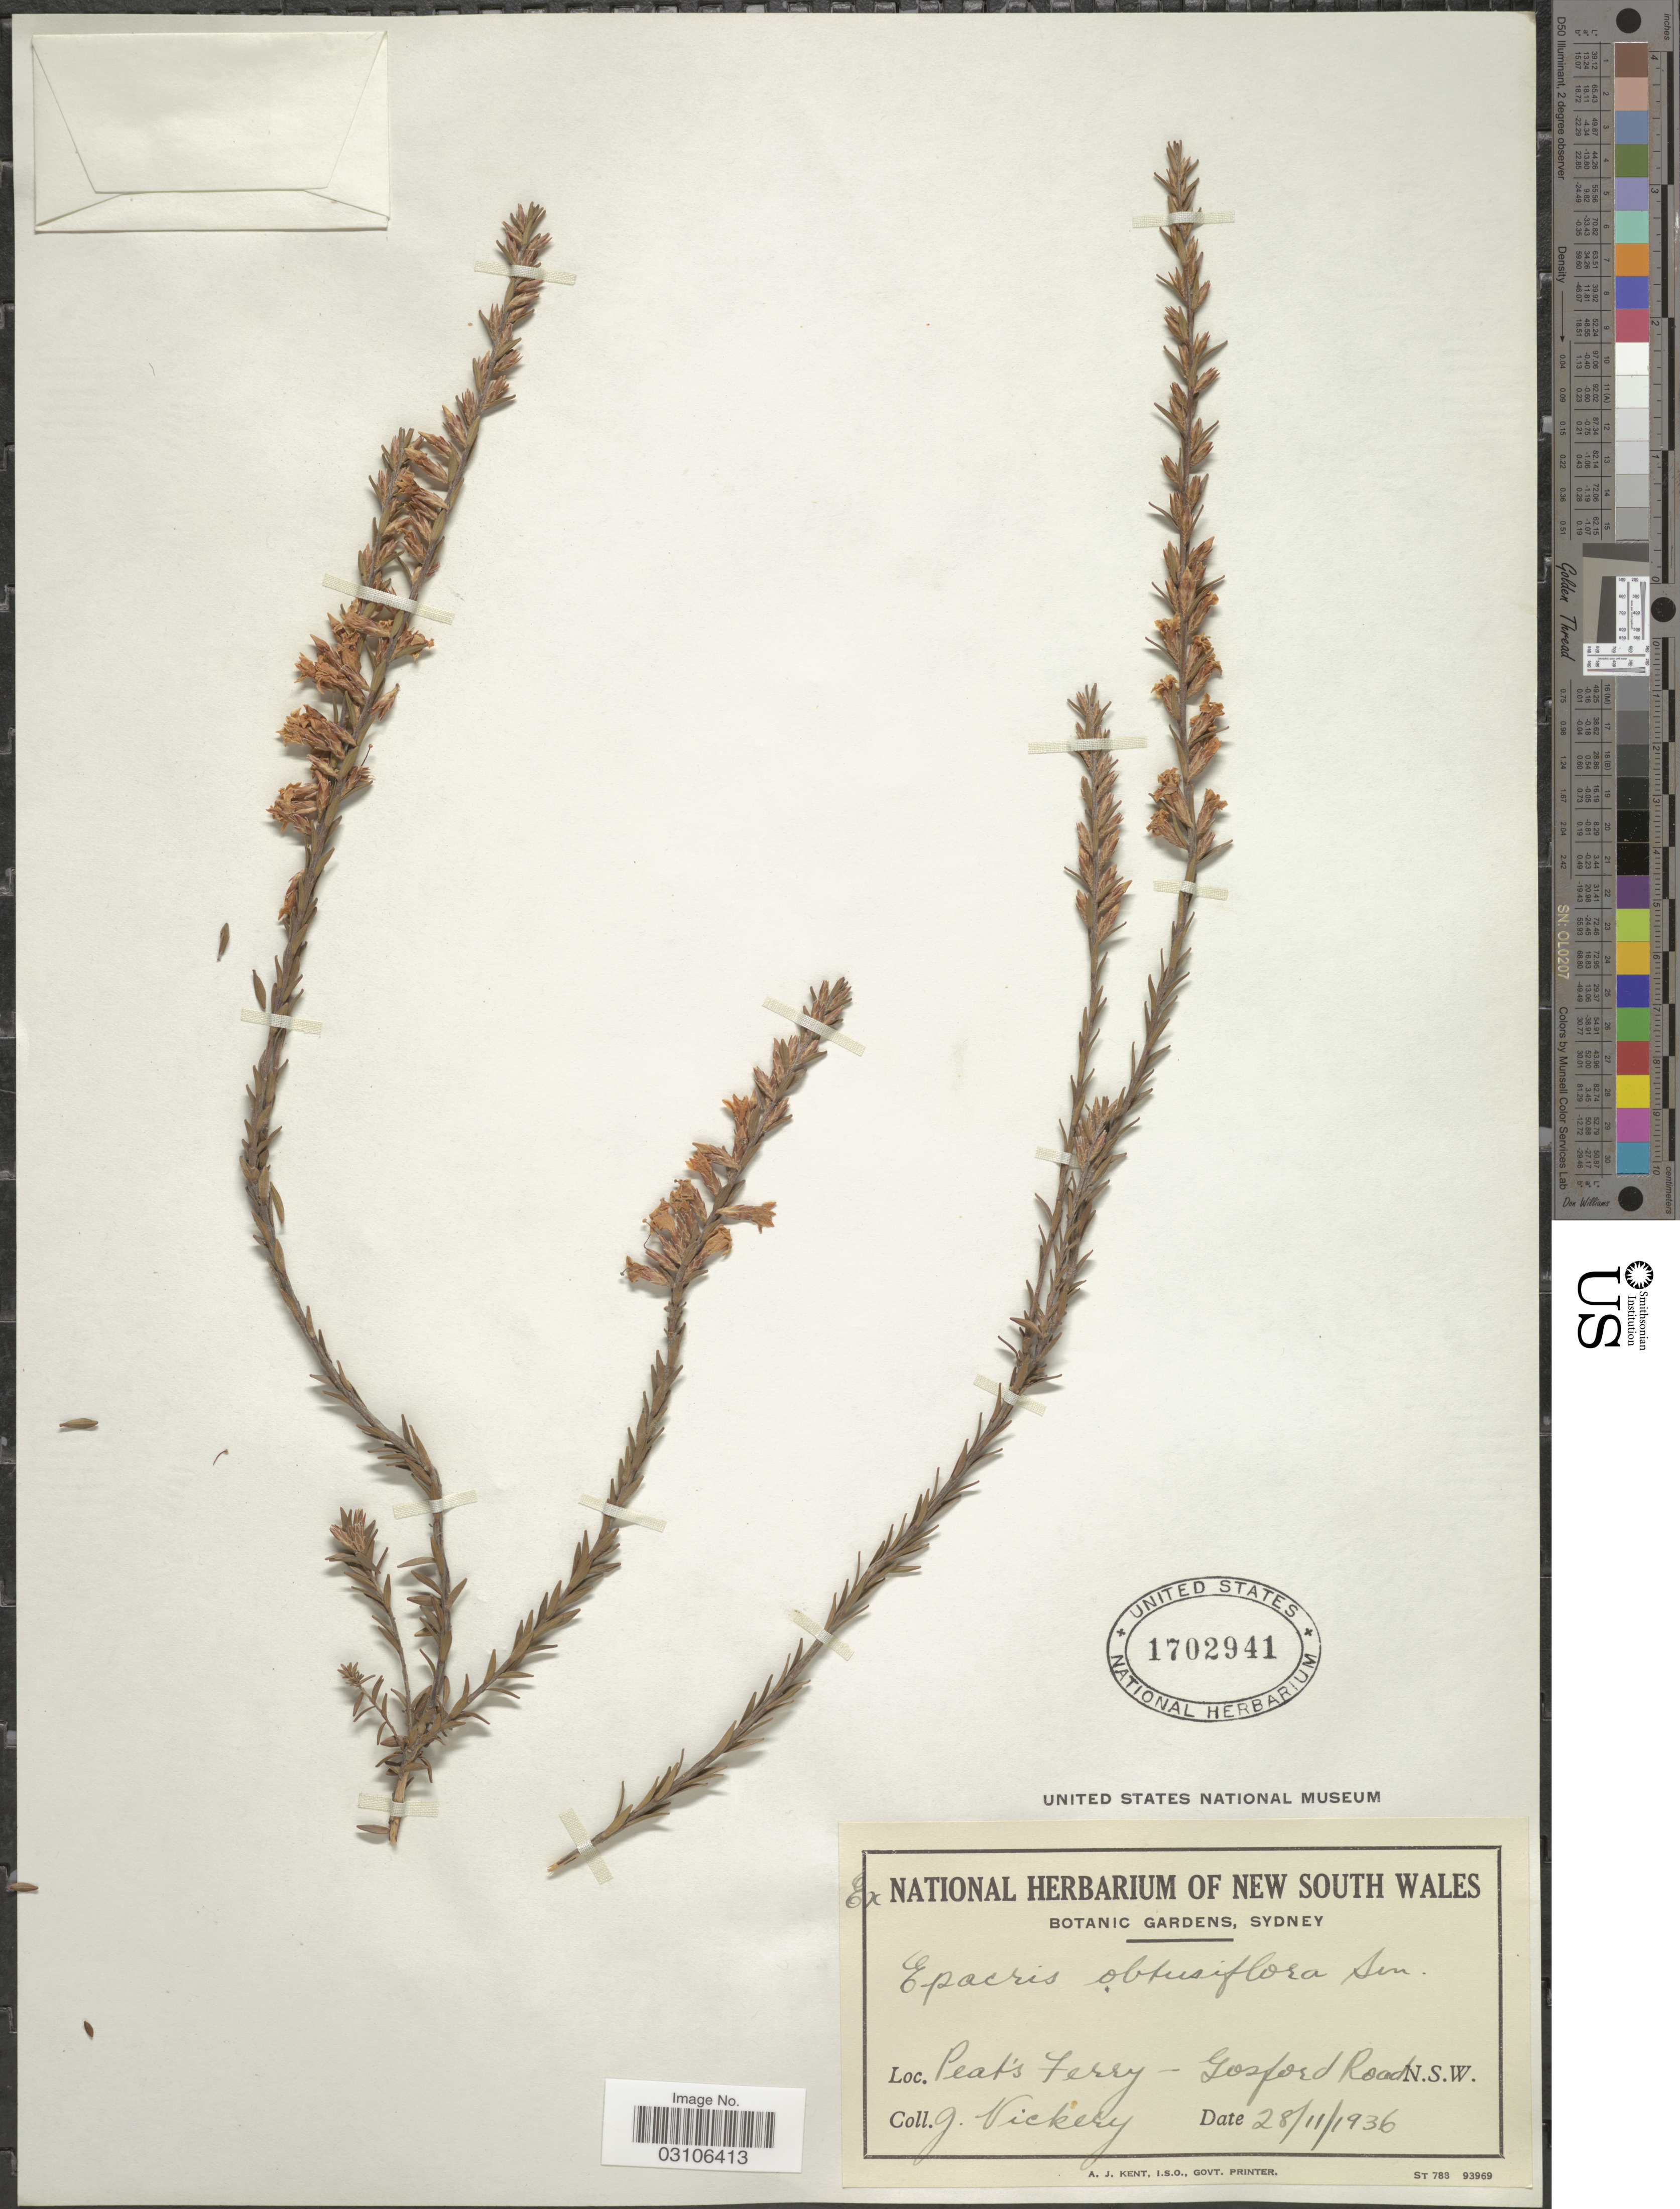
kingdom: Plantae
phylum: Tracheophyta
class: Magnoliopsida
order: Ericales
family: Ericaceae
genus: Epacris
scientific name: Epacris obtusifolia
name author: Sm.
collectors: J. Vickery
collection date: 1936-11-28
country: Australia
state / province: New South Wales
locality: Peat's Ferry - Gosford Road.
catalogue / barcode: US 1702941